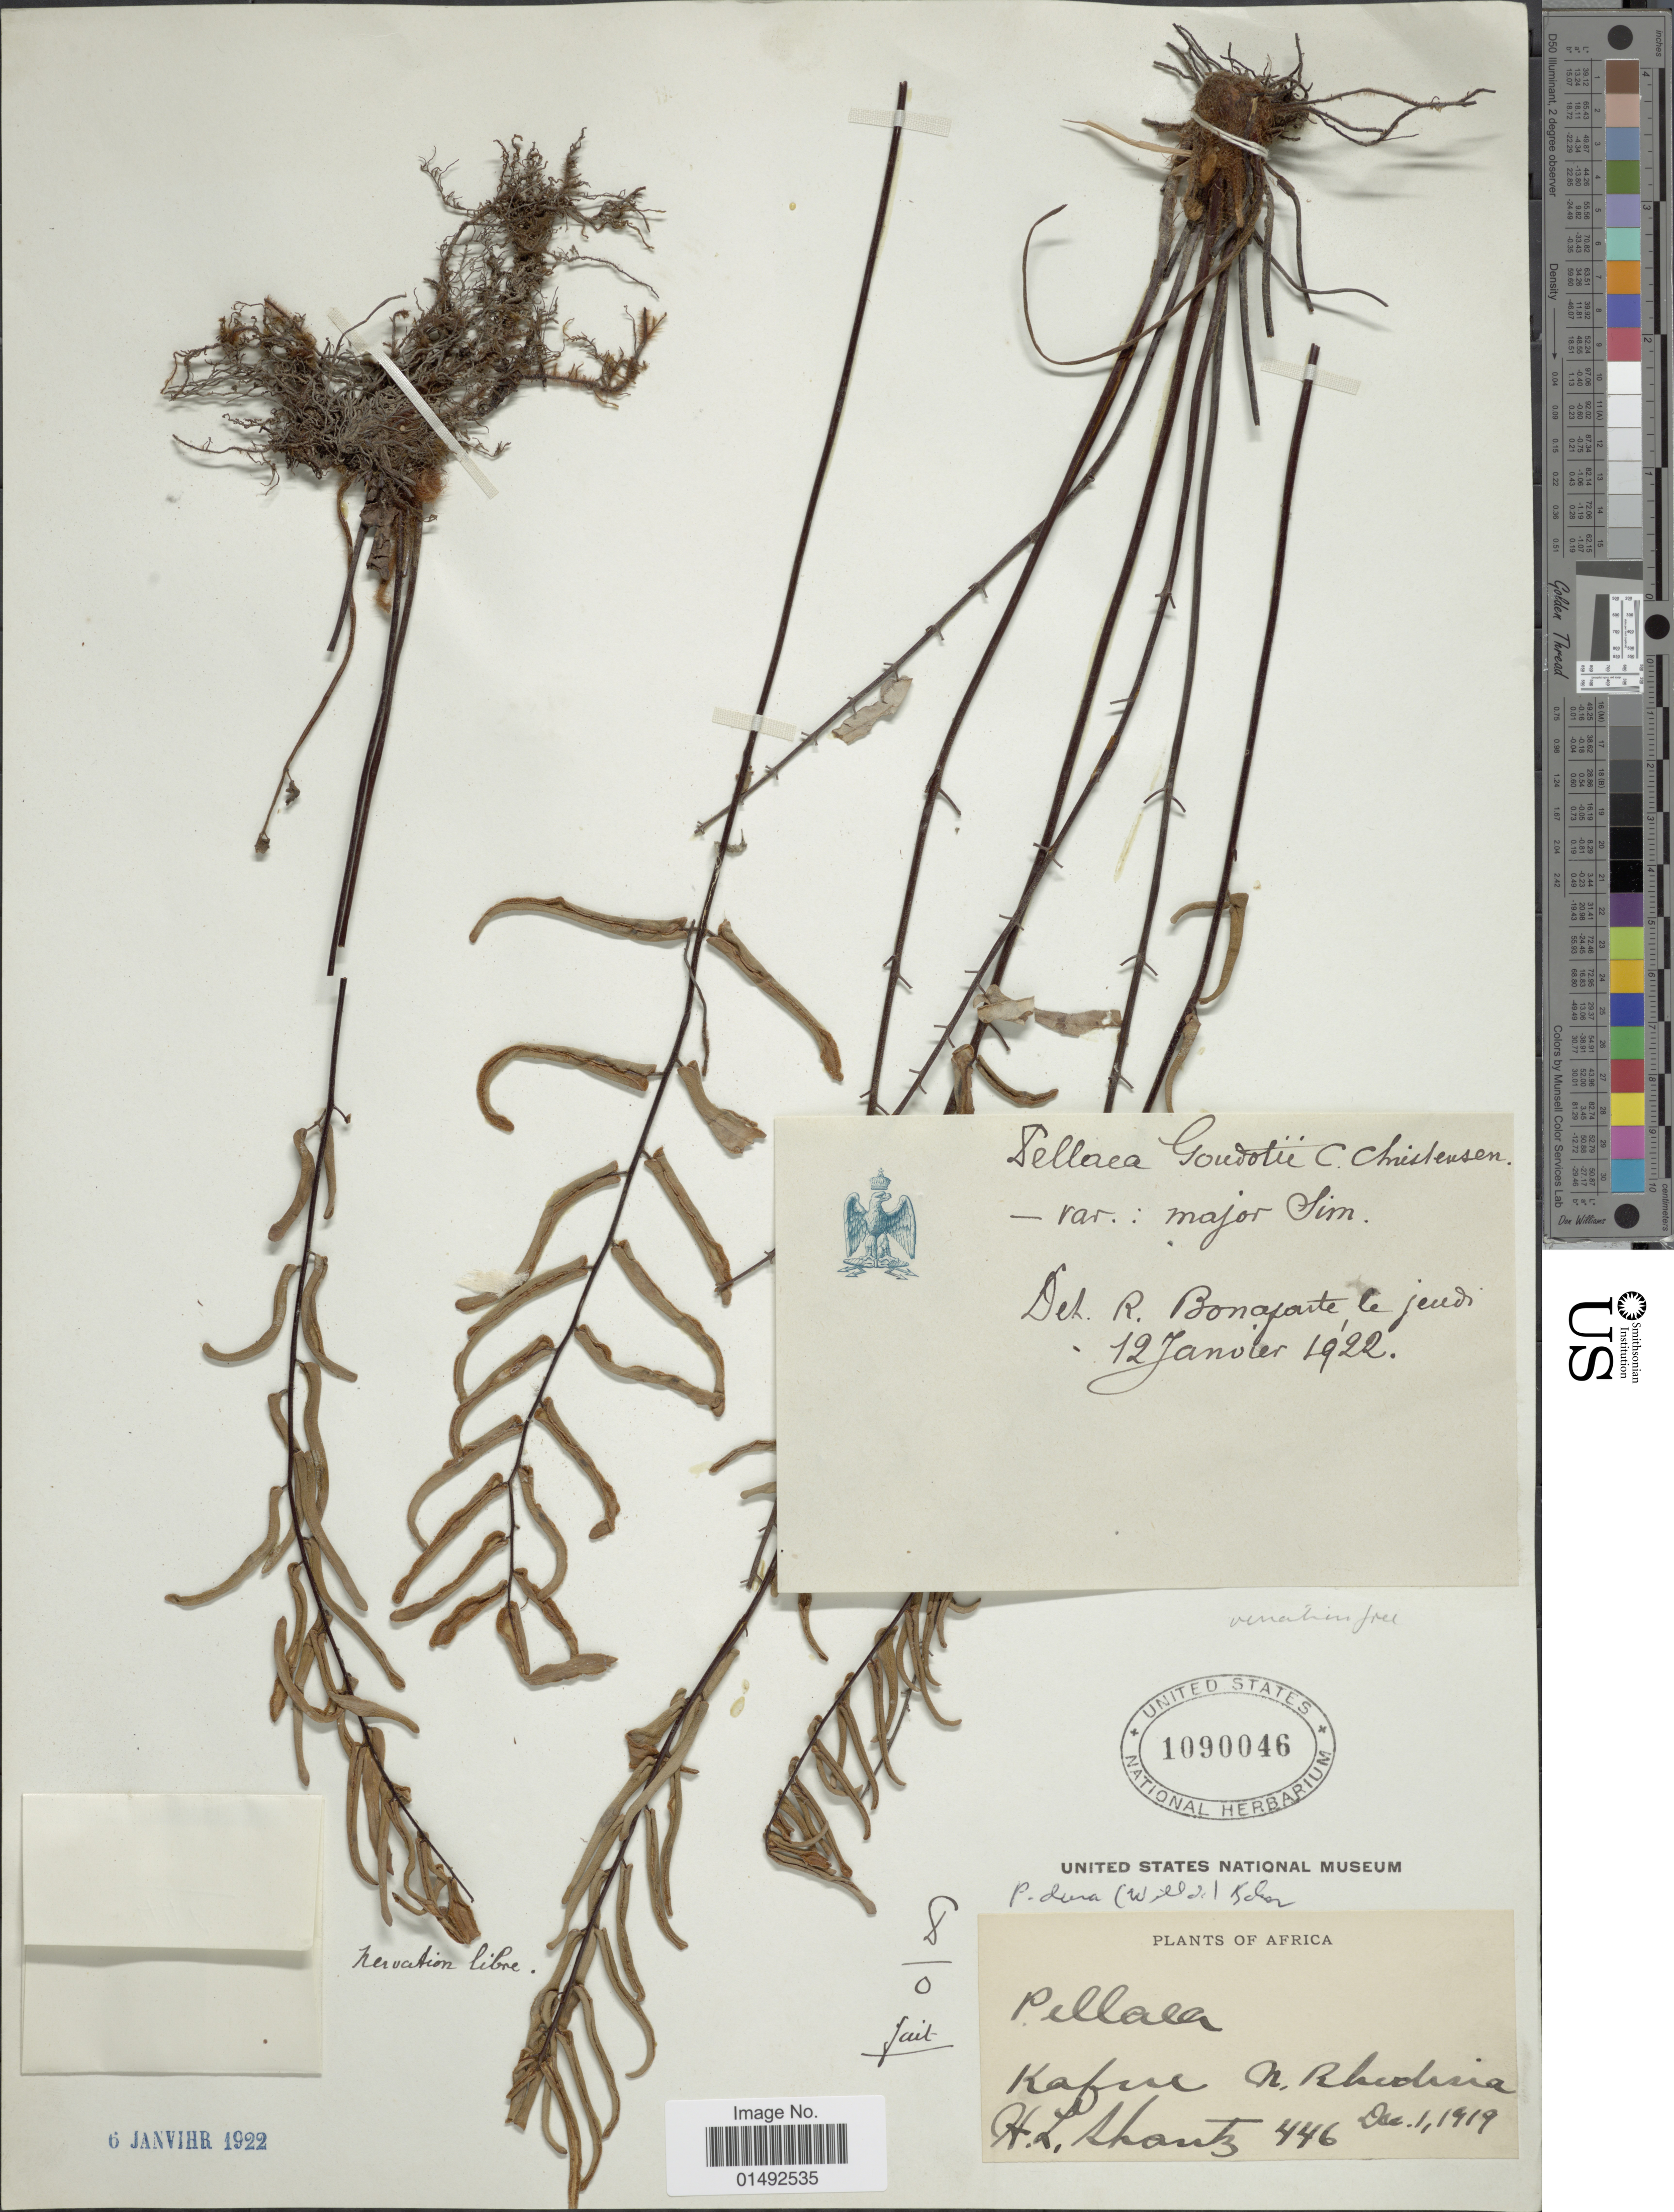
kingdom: Plantae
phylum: Tracheophyta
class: Polypodiopsida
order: Polypodiales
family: Pteridaceae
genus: Pellaea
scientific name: Pellaea dura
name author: (Willd.) Baker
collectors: H. Shantz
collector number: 446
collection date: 1919-12-01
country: Zambia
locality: Kaful, N Rhodesia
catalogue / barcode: US 1090046